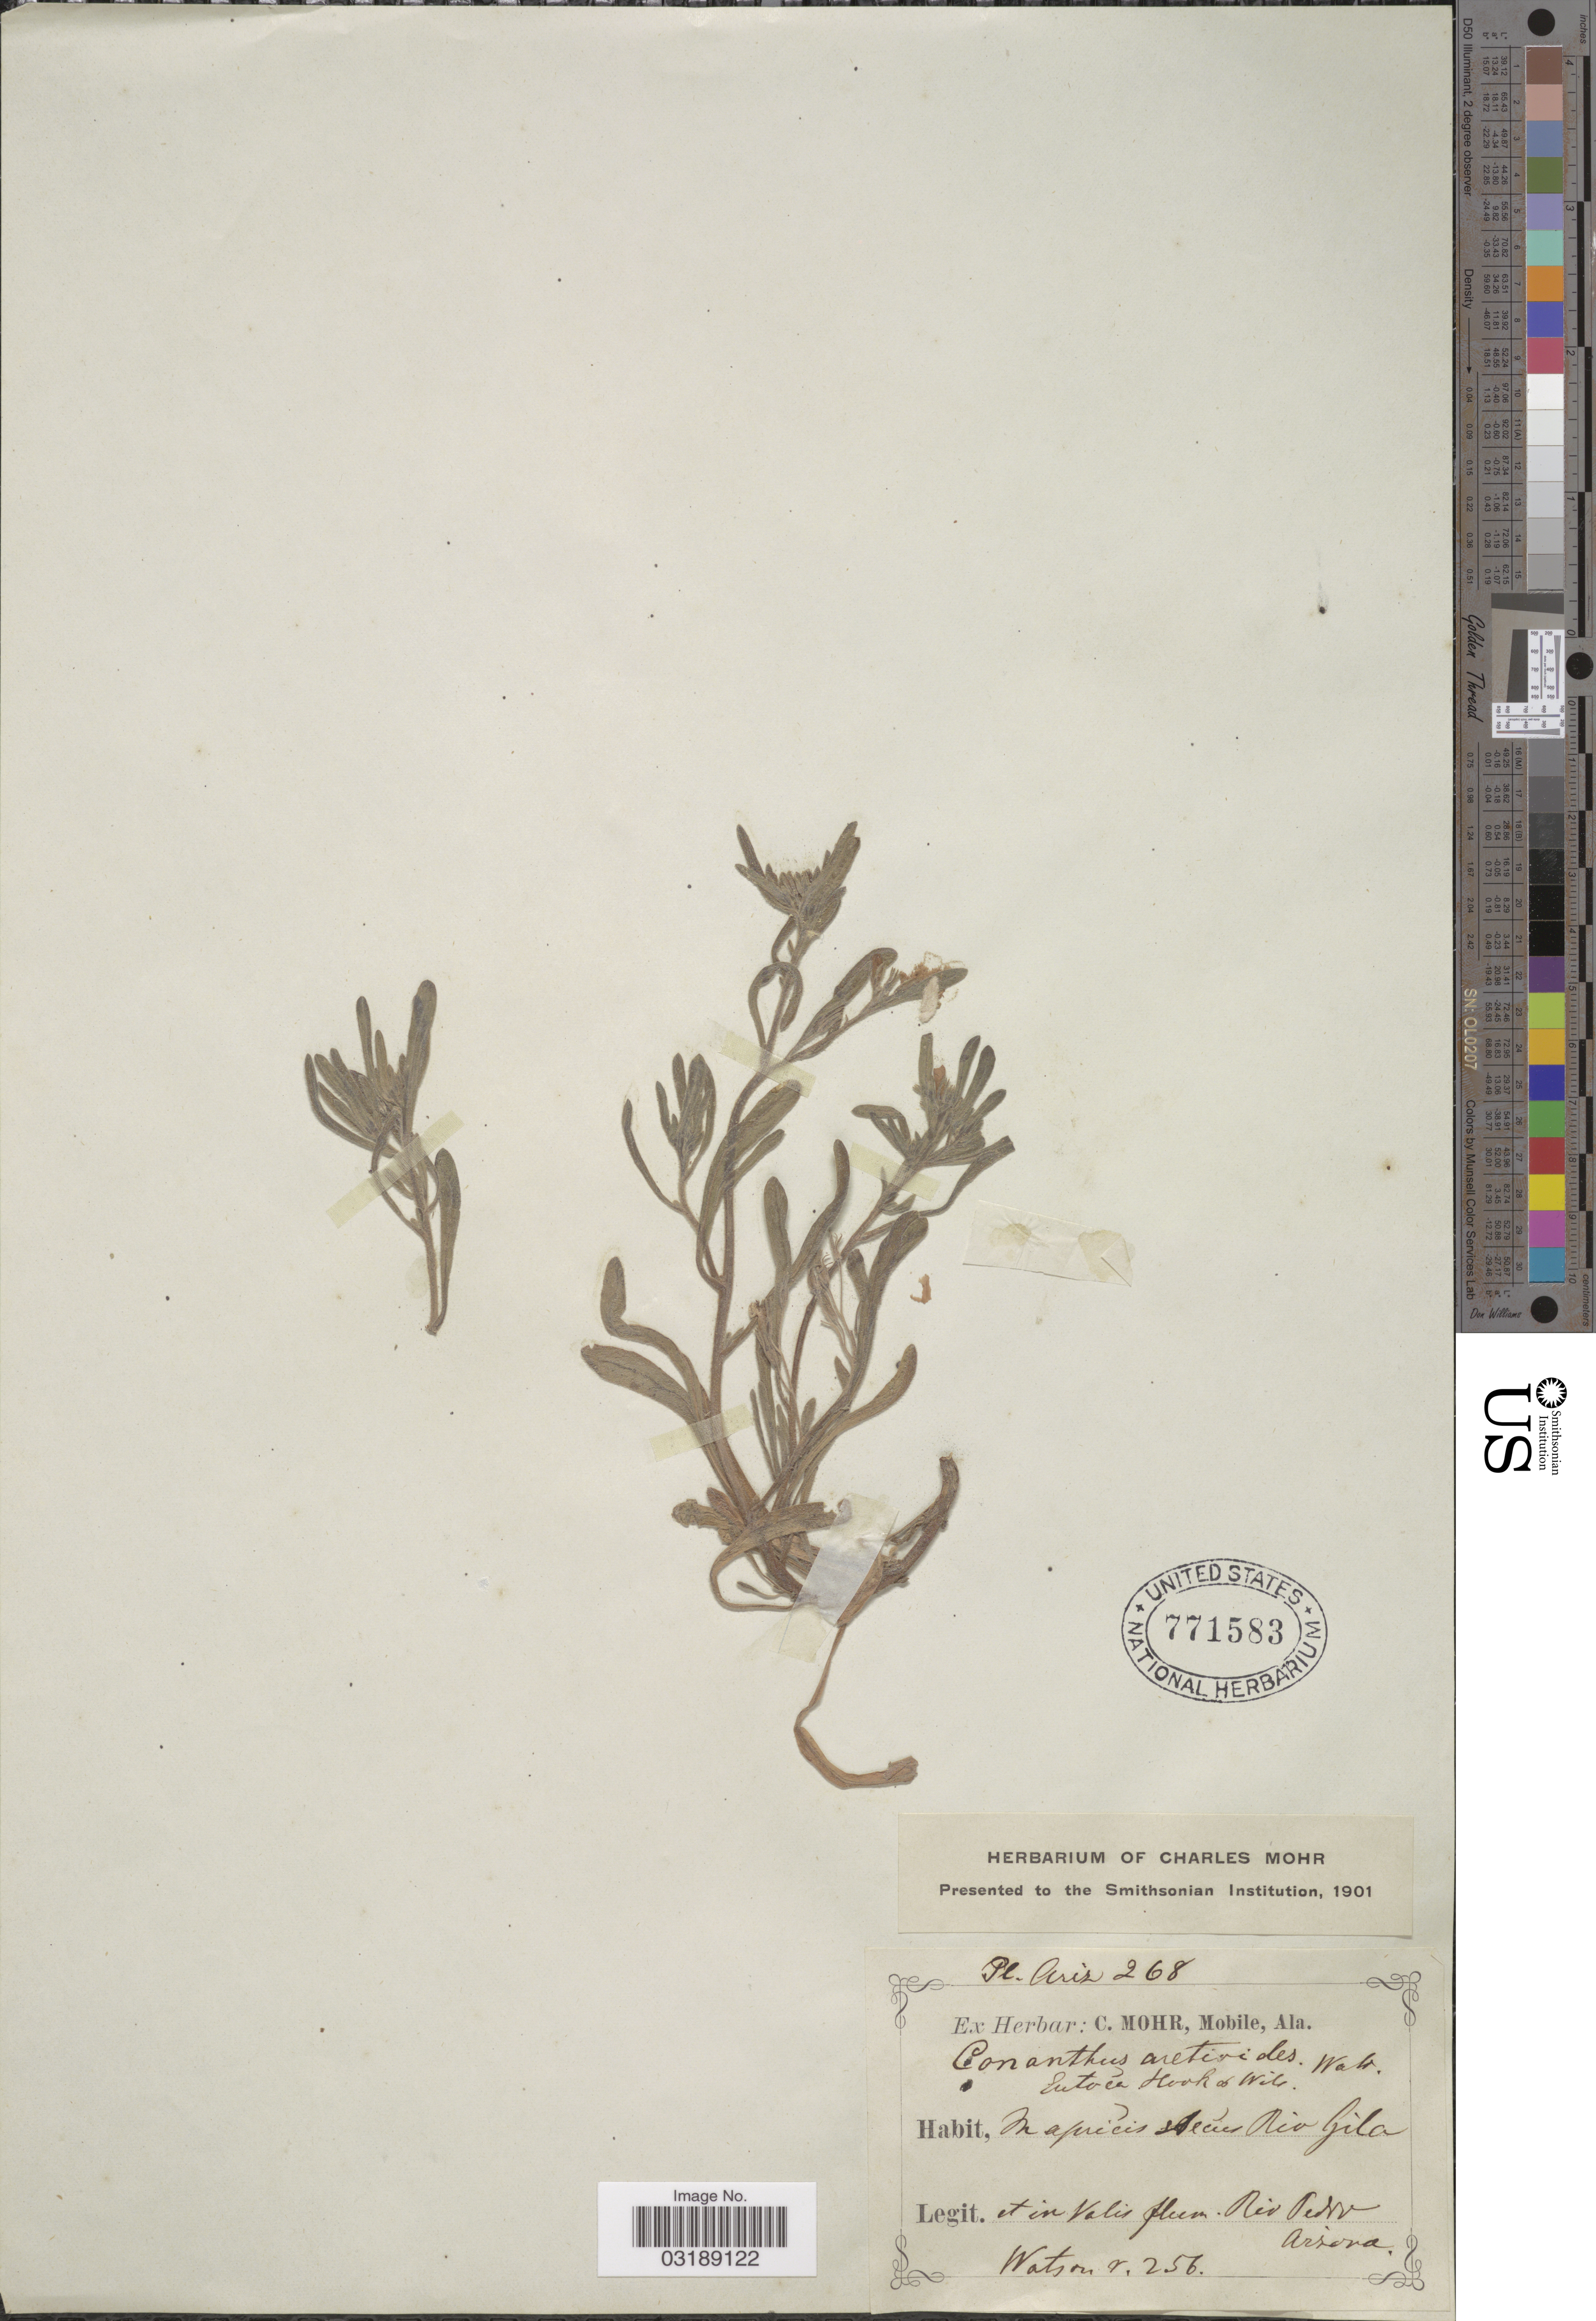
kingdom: Plantae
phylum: Tracheophyta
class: Magnoliopsida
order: Boraginales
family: Namaceae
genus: Nama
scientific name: Nama hispida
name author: A. Gray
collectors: -- Watson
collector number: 256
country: United States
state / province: Arizona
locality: Et in Valis fluvi Rio Pedro.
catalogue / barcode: US 771583